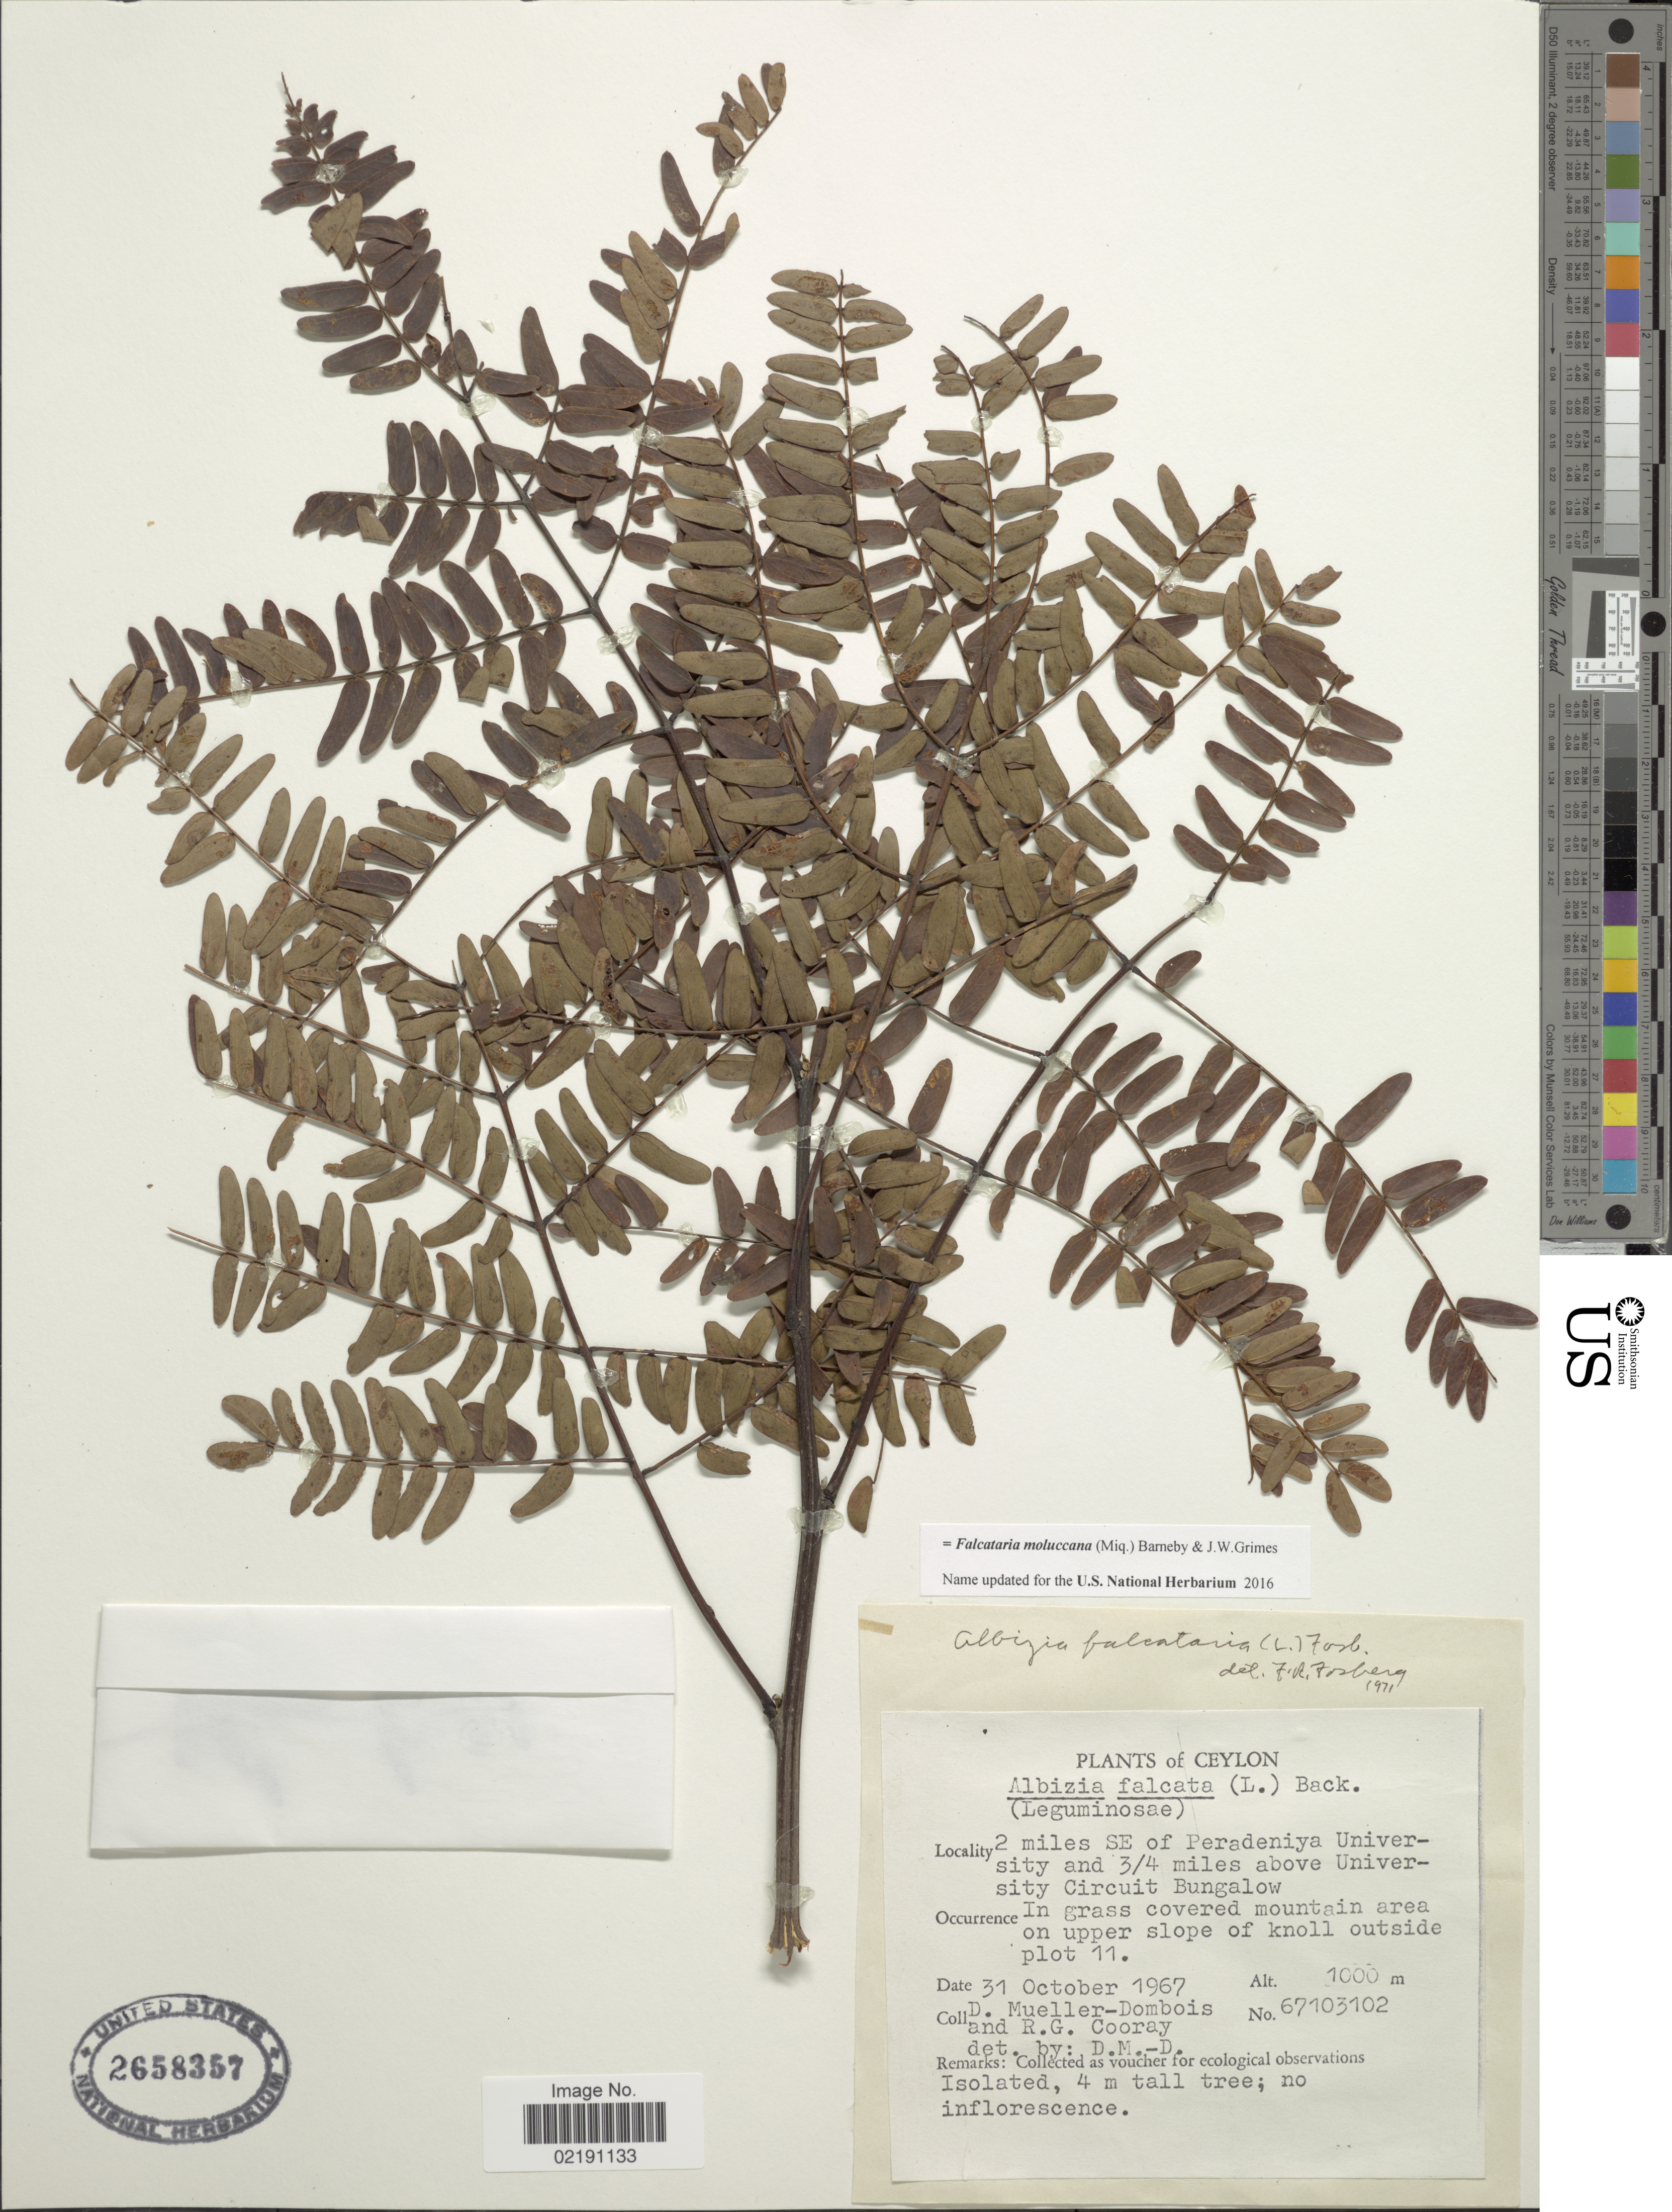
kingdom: Plantae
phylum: Tracheophyta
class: Magnoliopsida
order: Fabales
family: Fabaceae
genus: Falcataria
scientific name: Falcataria moluccana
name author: (Miq.) Barneby & Grimes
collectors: D. Mueller-Dombois & R. Cooray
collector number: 67103102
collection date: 1967-10-31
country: Sri Lanka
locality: Ceylon. 2 miles SE of Peradeniya University sity and 3/4 miles above University Circuit Bungalow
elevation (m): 1000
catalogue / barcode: US 2658357